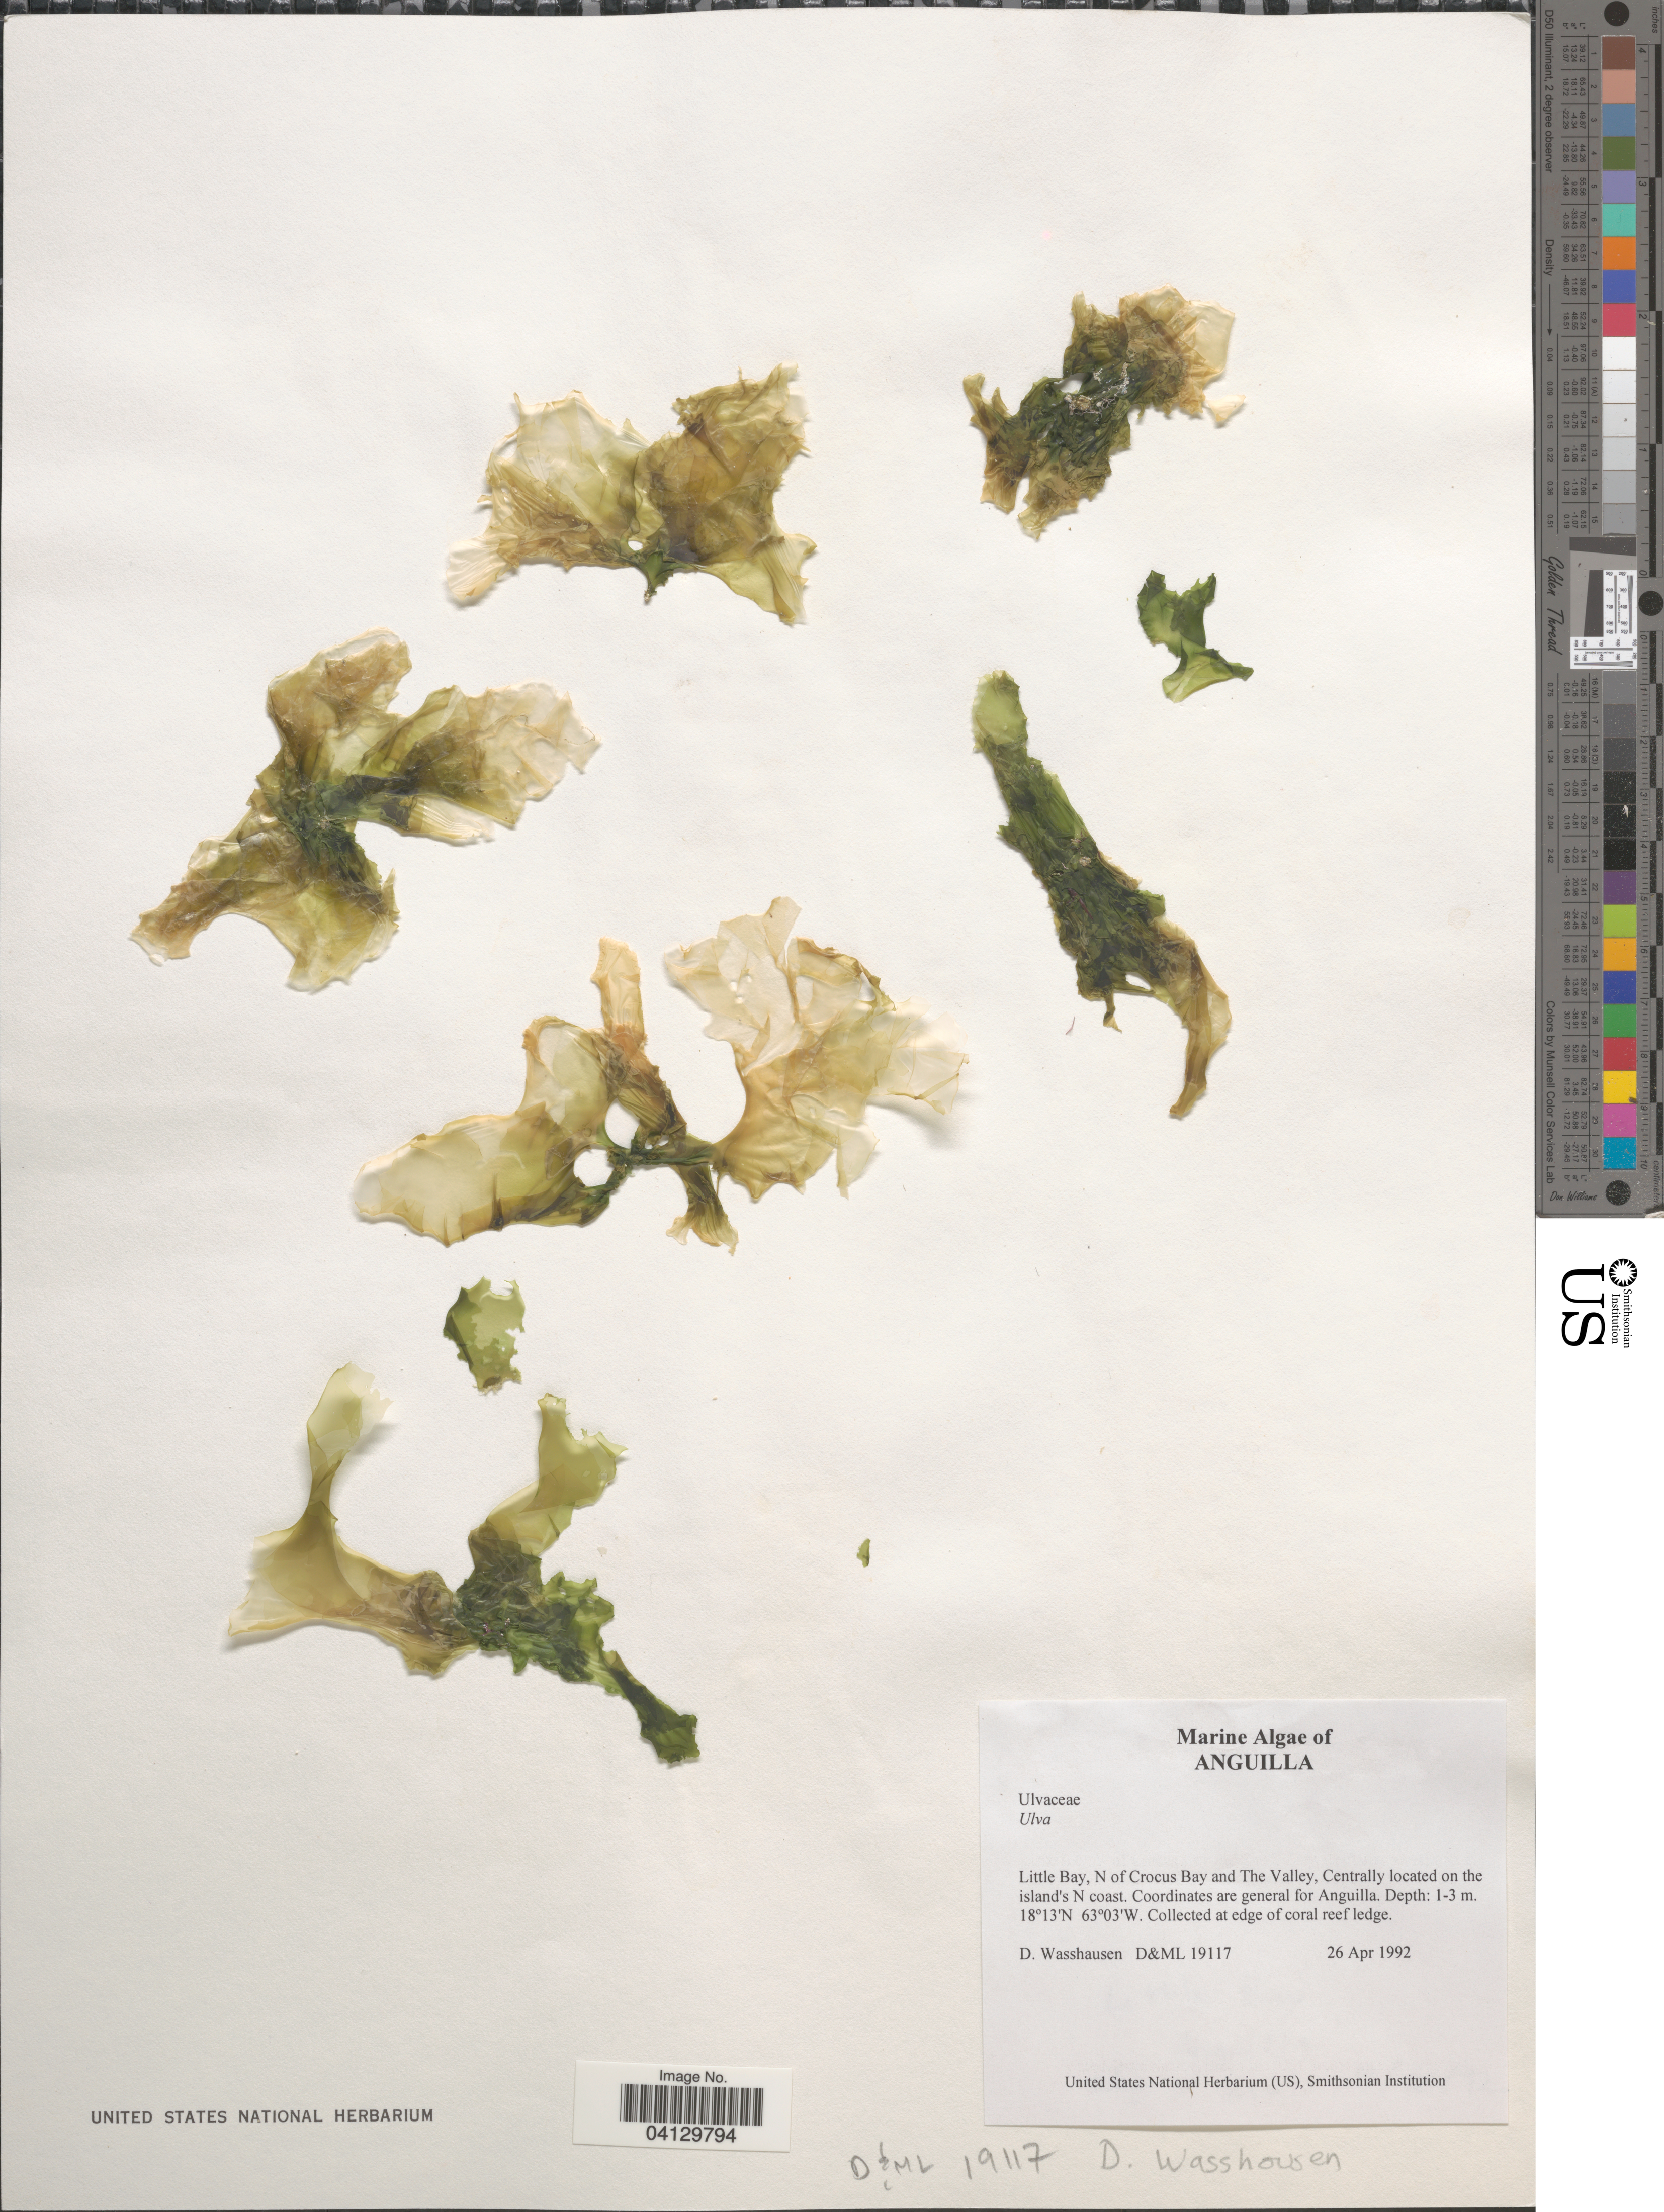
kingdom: Plantae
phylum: Chlorophyta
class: Ulvophyceae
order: Ulvales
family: Ulvaceae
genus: Ulva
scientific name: Ulva sp.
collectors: D. C. Wasshausen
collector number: D&ML19117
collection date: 1992-04-26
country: Anguilla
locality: Little Bay, N of Crocus Bay and The Valley, Centrally located on the island's N coast.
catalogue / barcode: US 329040